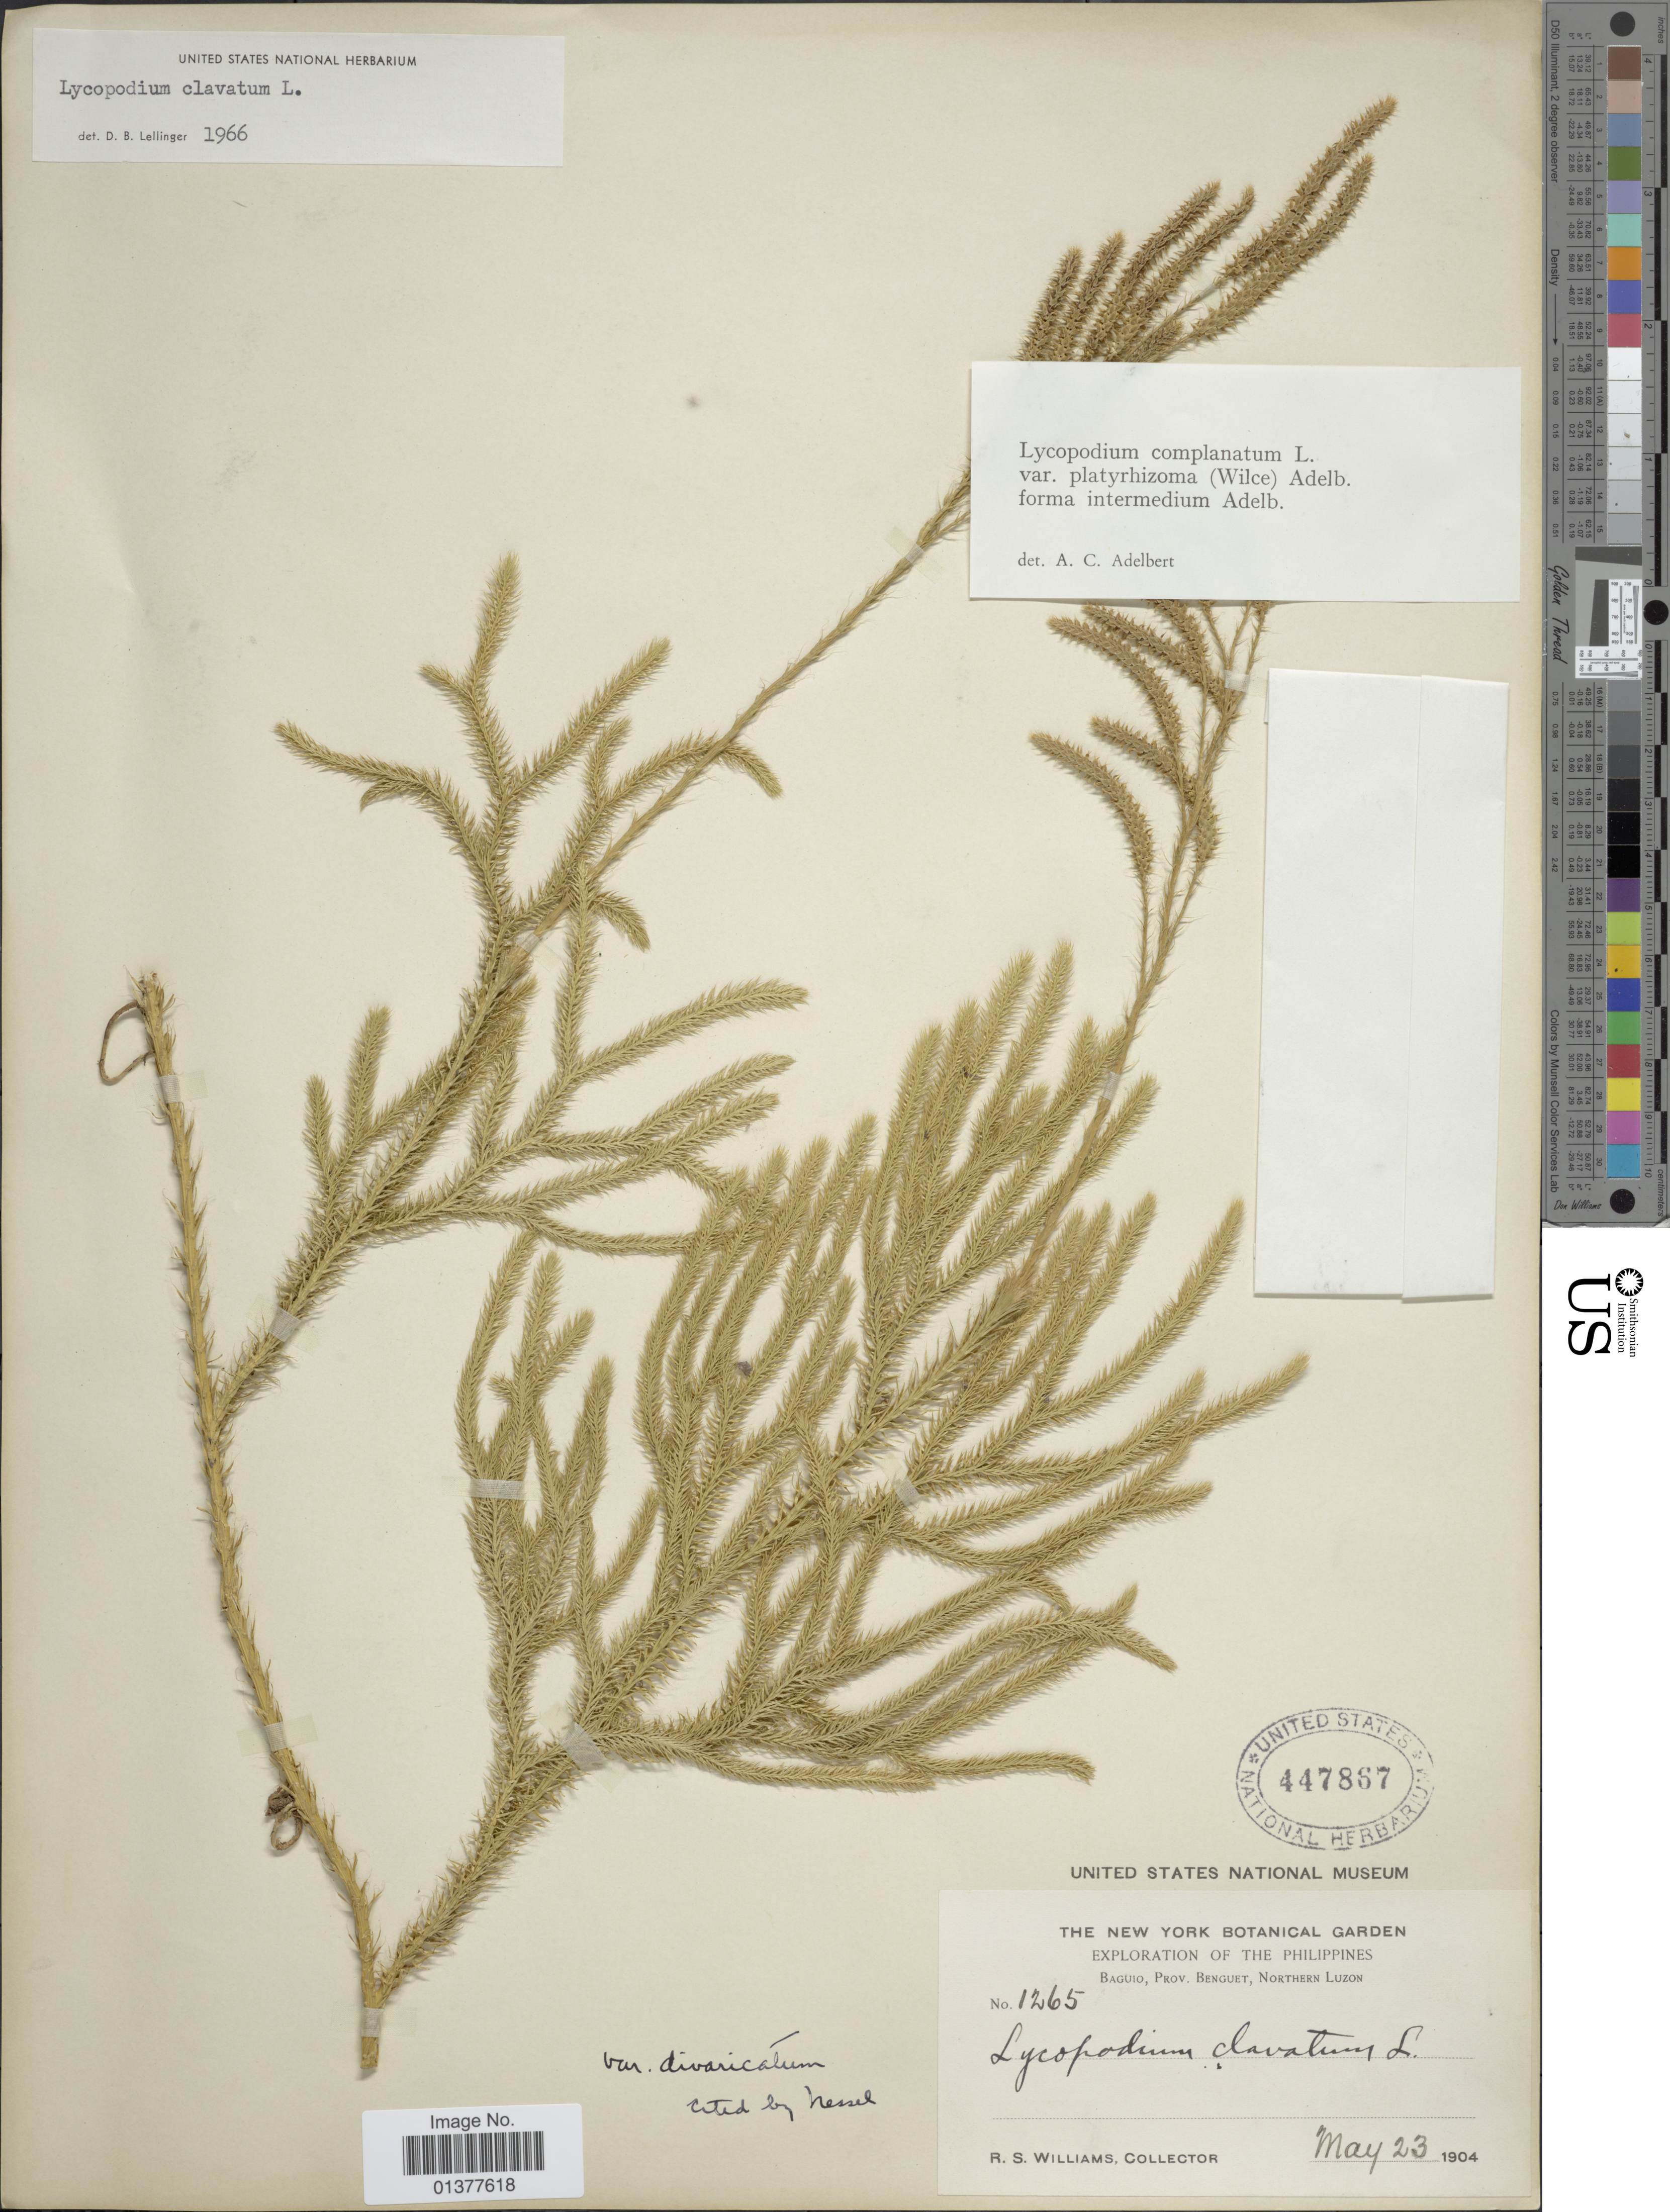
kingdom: Plantae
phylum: Tracheophyta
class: Lycopodiopsida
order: Lycopodiales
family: Lycopodiaceae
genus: Lycopodium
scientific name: Lycopodium clavatum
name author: L.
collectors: R. S. Williams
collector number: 1265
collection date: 1904-05-23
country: Philippines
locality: Baguio, Prov. Buenguet, Northern Luzon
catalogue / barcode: US 447867